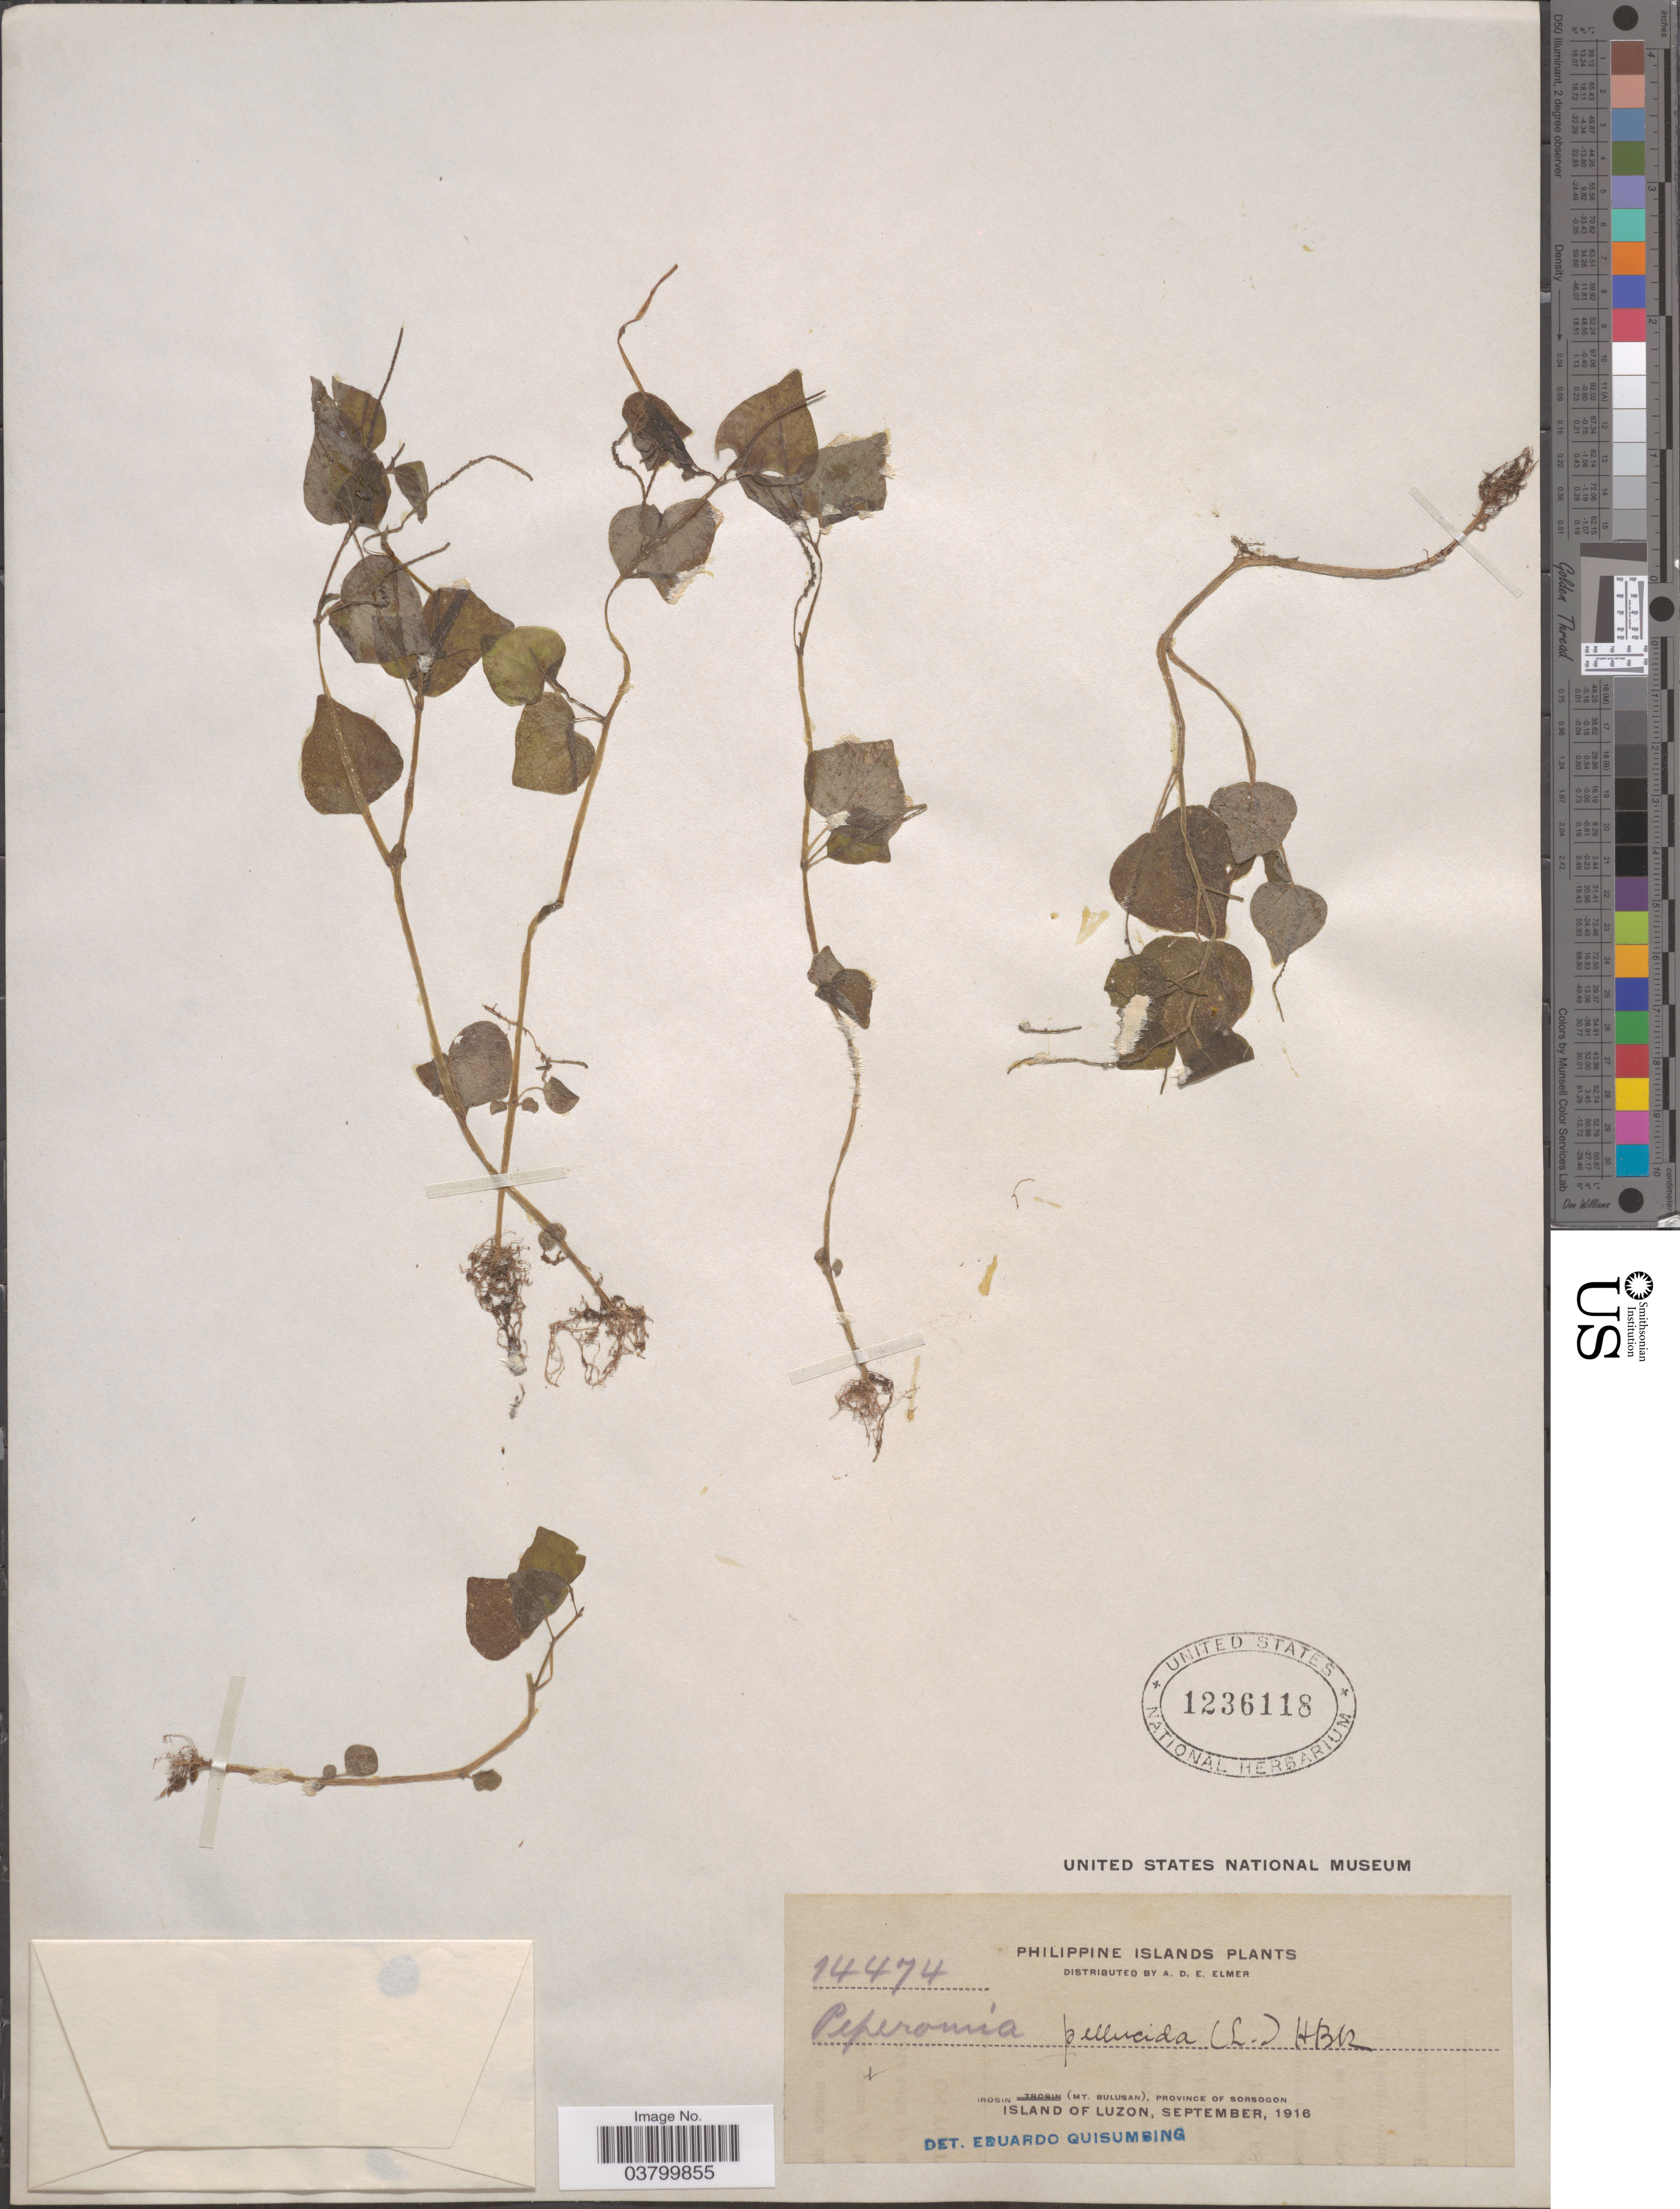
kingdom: Plantae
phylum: Tracheophyta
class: Magnoliopsida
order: Piperales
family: Piperaceae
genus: Peperomia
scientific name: Peperomia pellucida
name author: (L.) Kunth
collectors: A. D. E. Elmer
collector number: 14474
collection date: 1916-09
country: Philippines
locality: Irosin (Mt. Bulusan), Province of Sorsogon. Island of Luzon.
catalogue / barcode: US 1236118